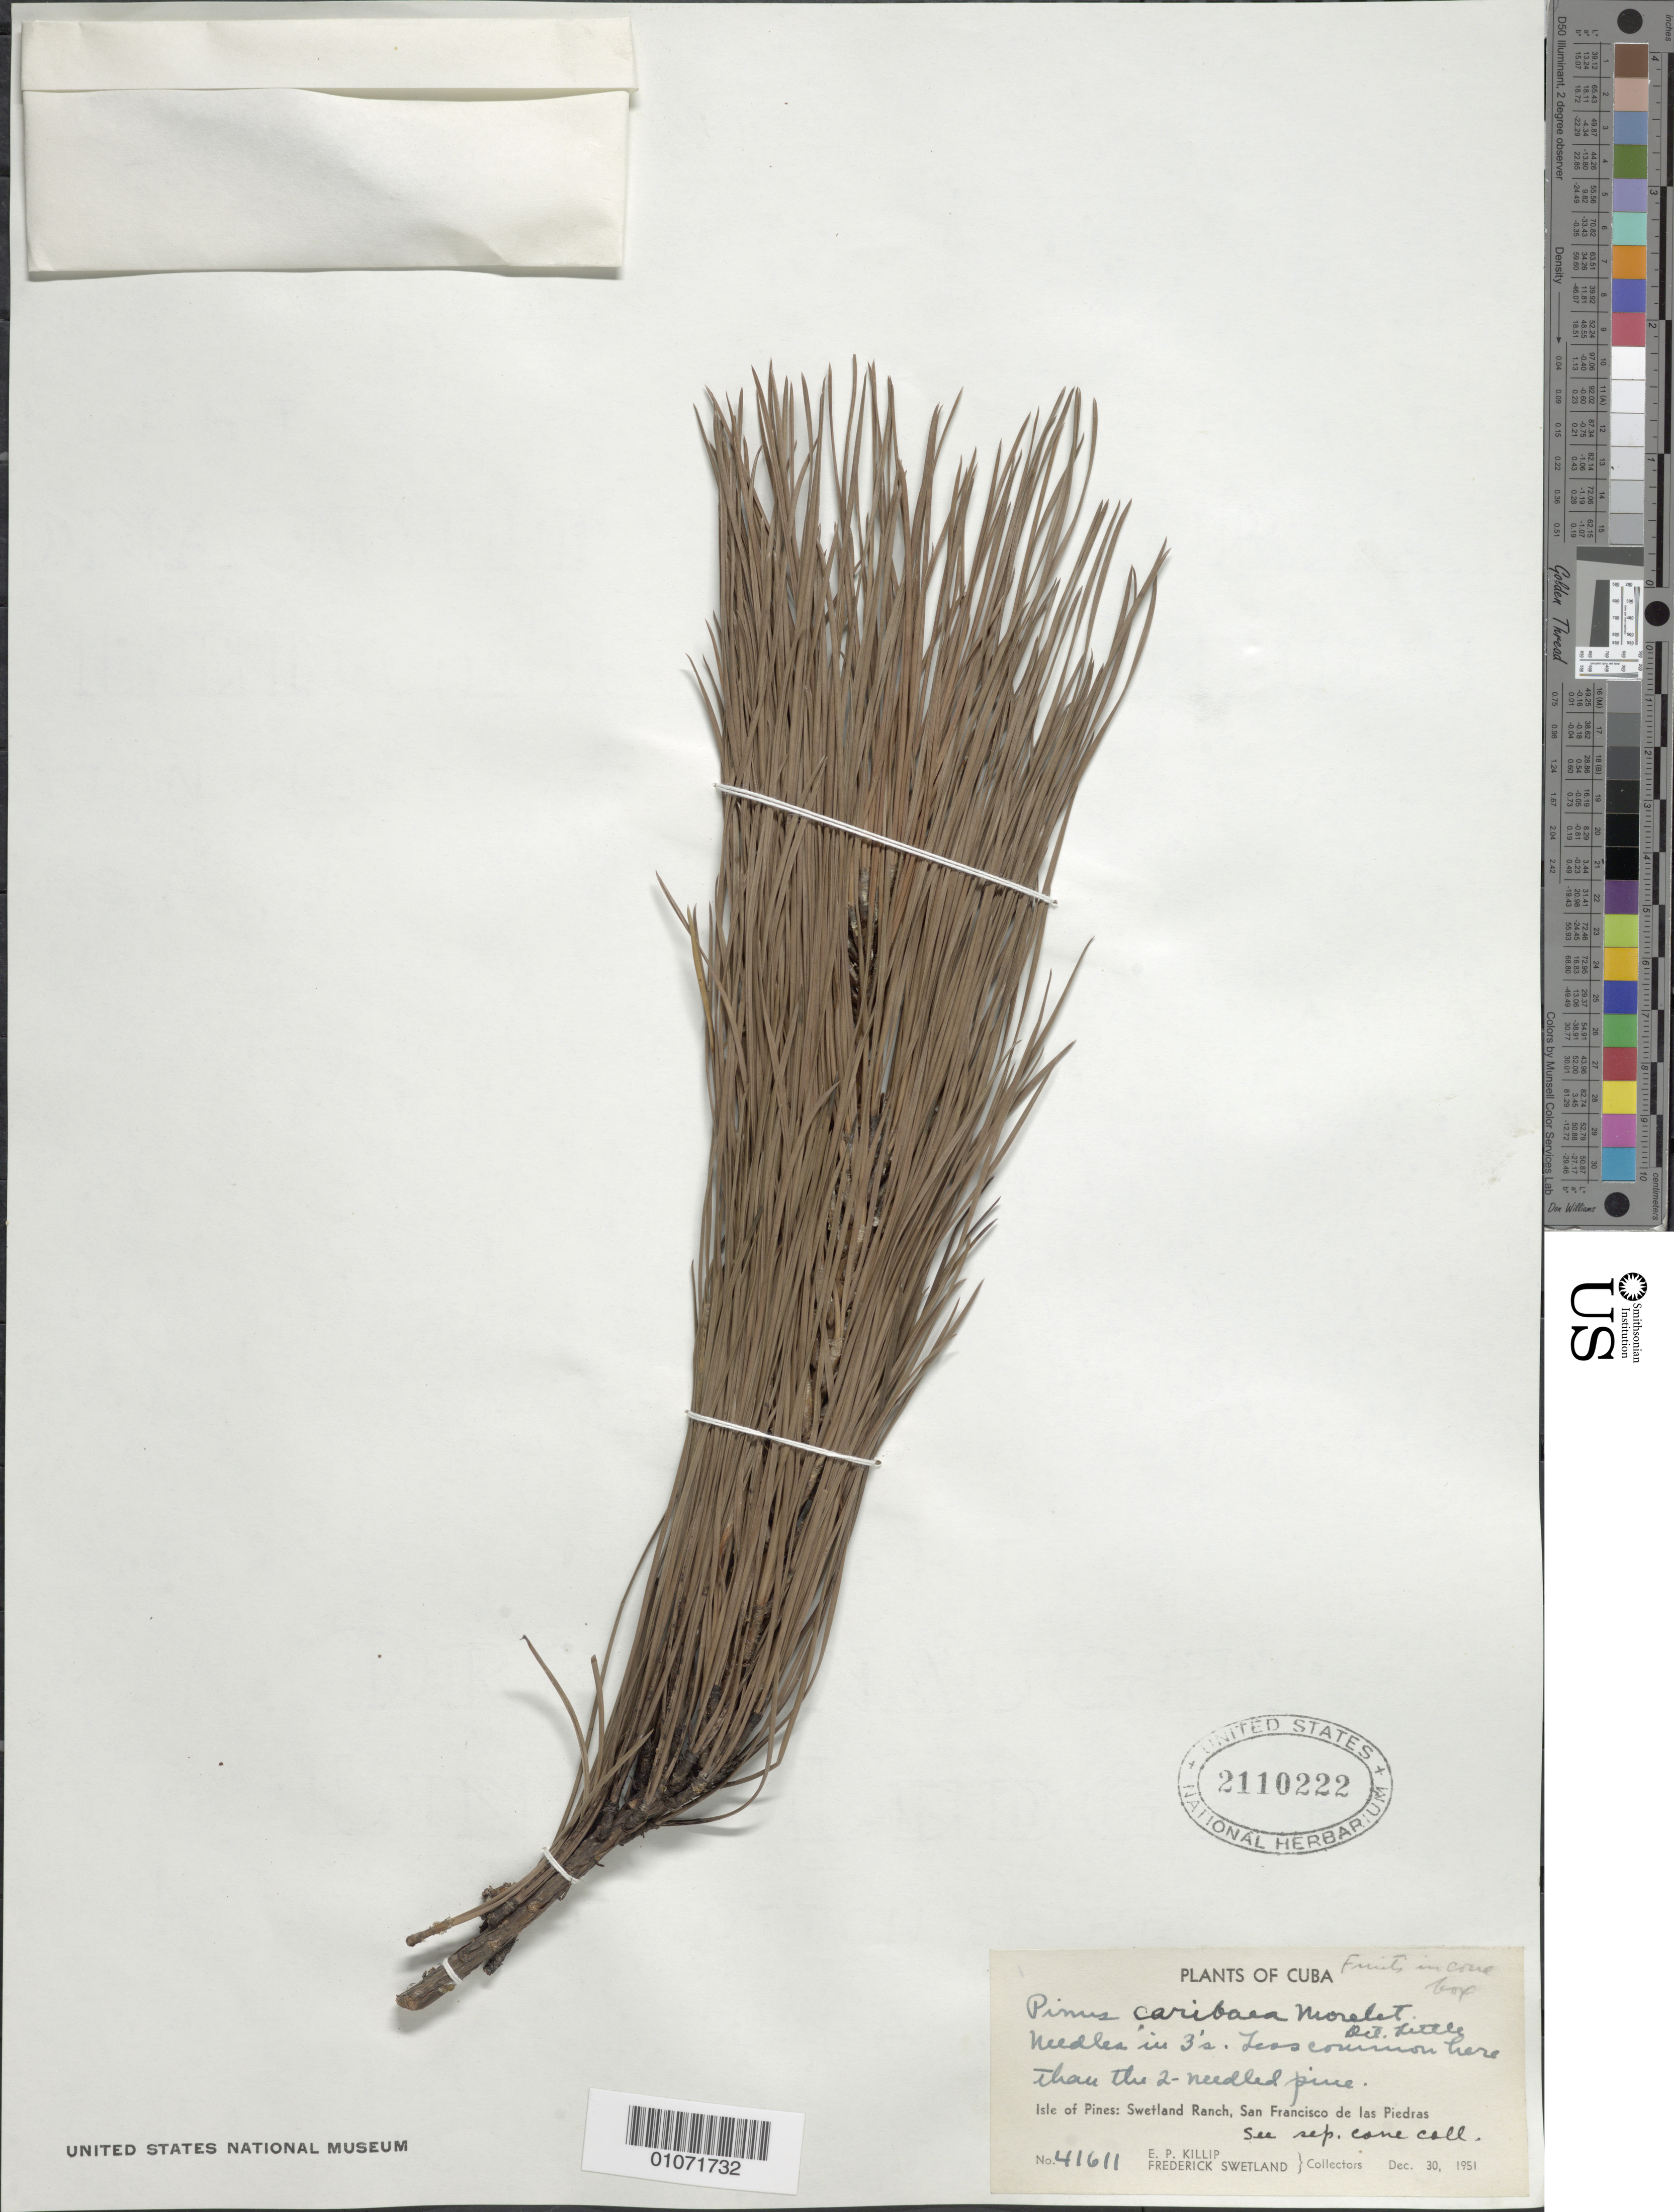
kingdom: Plantae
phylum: Tracheophyta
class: Pinopsida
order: Pinales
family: Pinaceae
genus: Pinus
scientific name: Pinus caribaea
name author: Morelet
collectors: E. P. Killip & F. Swetland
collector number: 41611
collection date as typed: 30 Dec 1951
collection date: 1951-12-30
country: Cuba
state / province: Isla de La Juventud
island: Isla de la Juventud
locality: Isle of Pines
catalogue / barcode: US 2110222